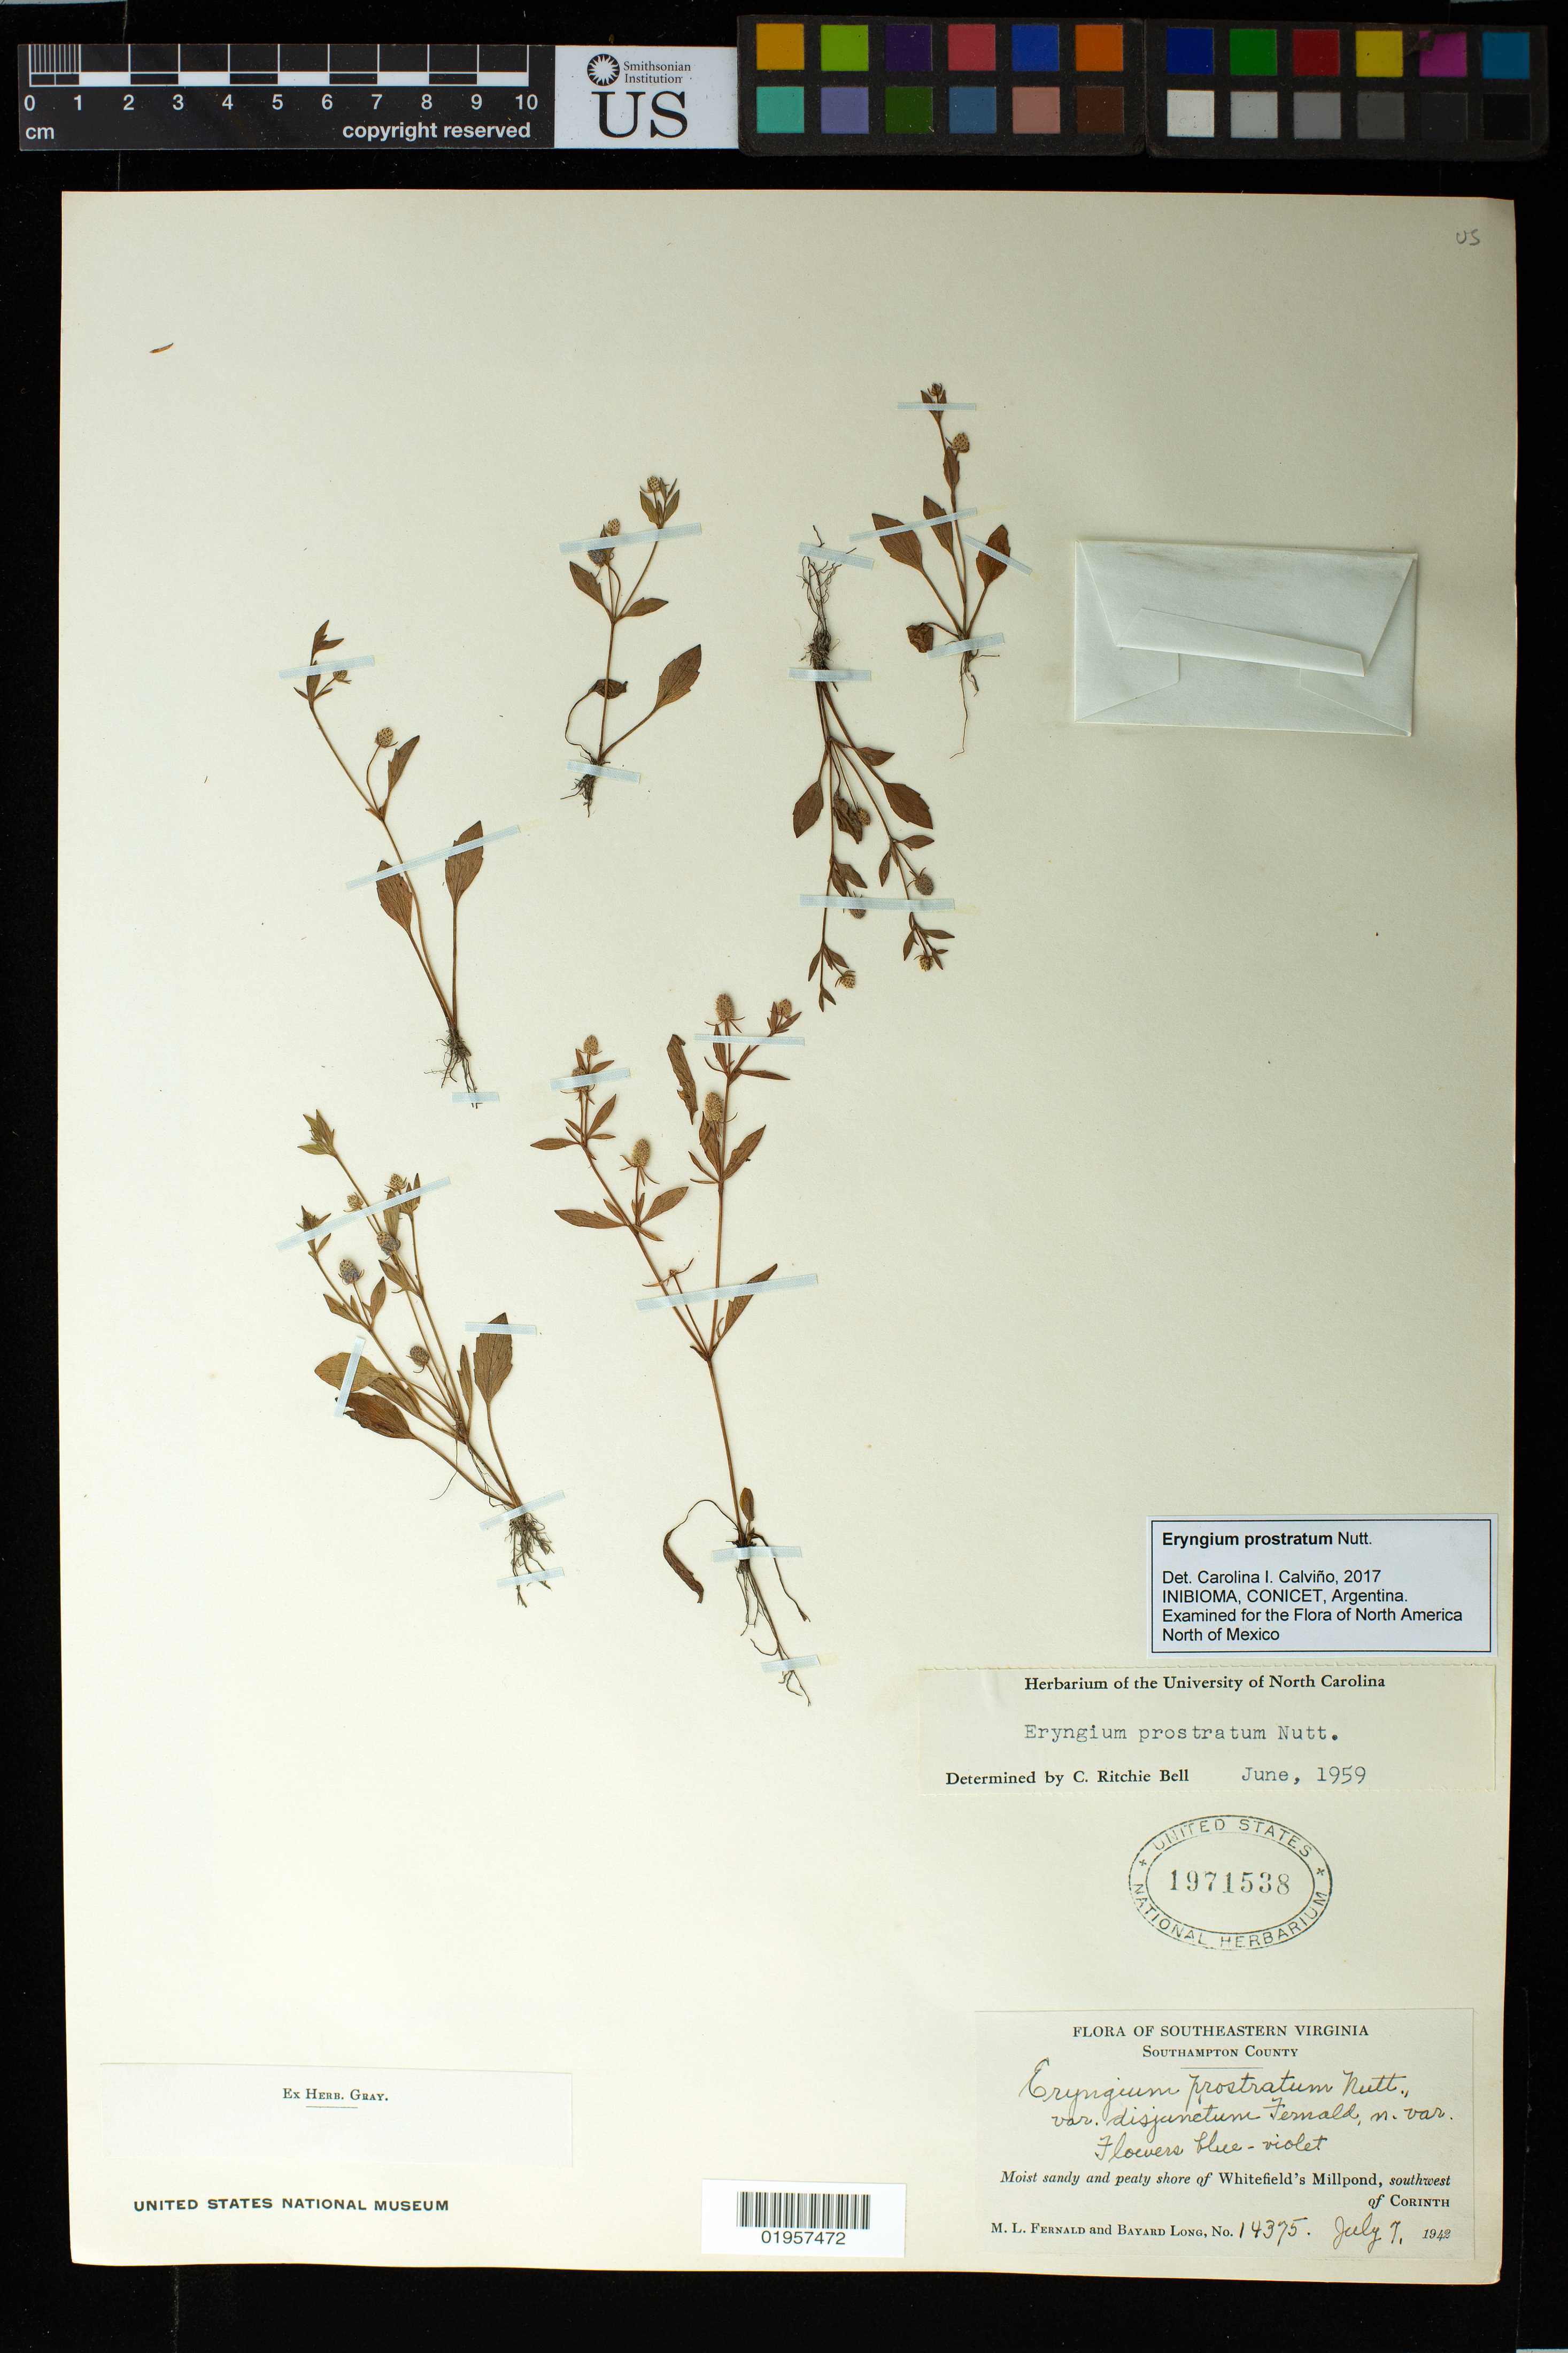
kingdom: Plantae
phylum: Tracheophyta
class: Magnoliopsida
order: Apiales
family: Apiaceae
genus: Eryngium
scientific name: Eryngium prostratum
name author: Nutt. ex DC.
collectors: M. L. Fernald & B. H. Long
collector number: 14375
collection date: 1942-07-07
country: United States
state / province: Virginia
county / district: Southampton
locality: Whitefield's Millpond, SW of Corinth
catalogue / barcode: US 1971538